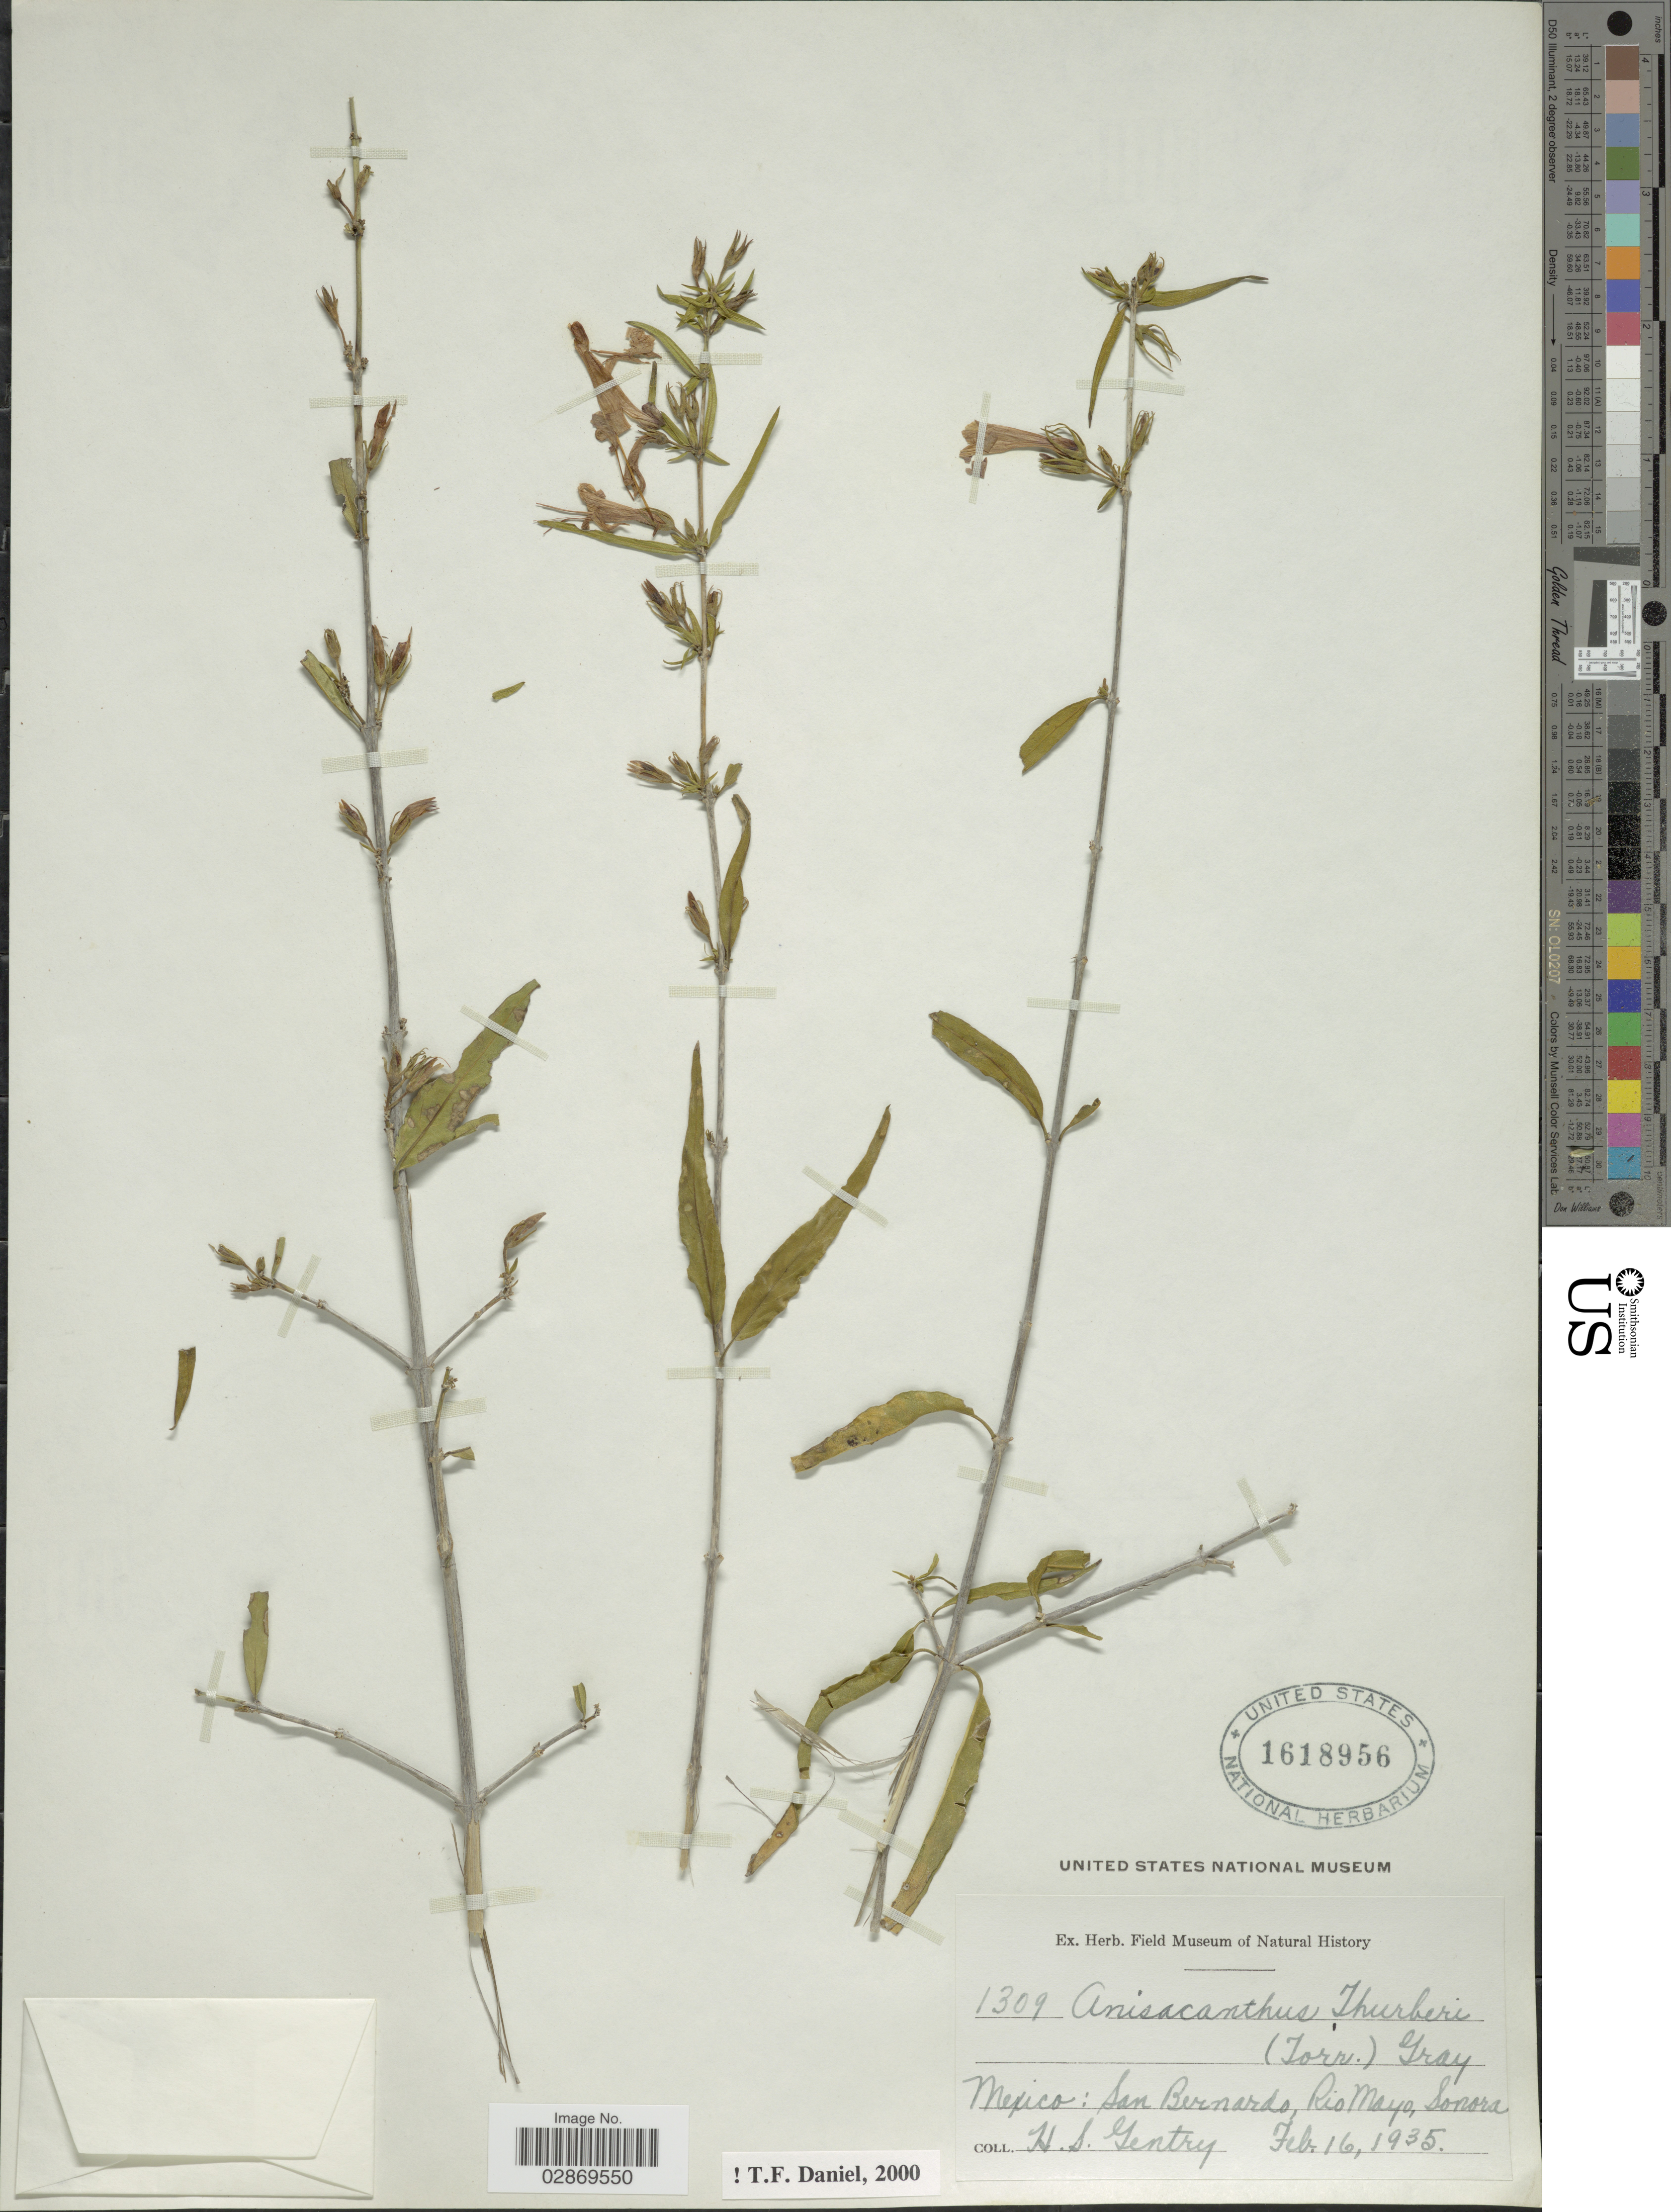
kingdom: Plantae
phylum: Tracheophyta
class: Magnoliopsida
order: Lamiales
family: Acanthaceae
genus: Anisacanthus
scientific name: Anisacanthus thurberi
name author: (Torr.) A. Gray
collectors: H. S. Gentry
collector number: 1309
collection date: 1935-02-16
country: Mexico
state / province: Sonora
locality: San Bernardo, Rio Mayo.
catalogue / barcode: US 1618956